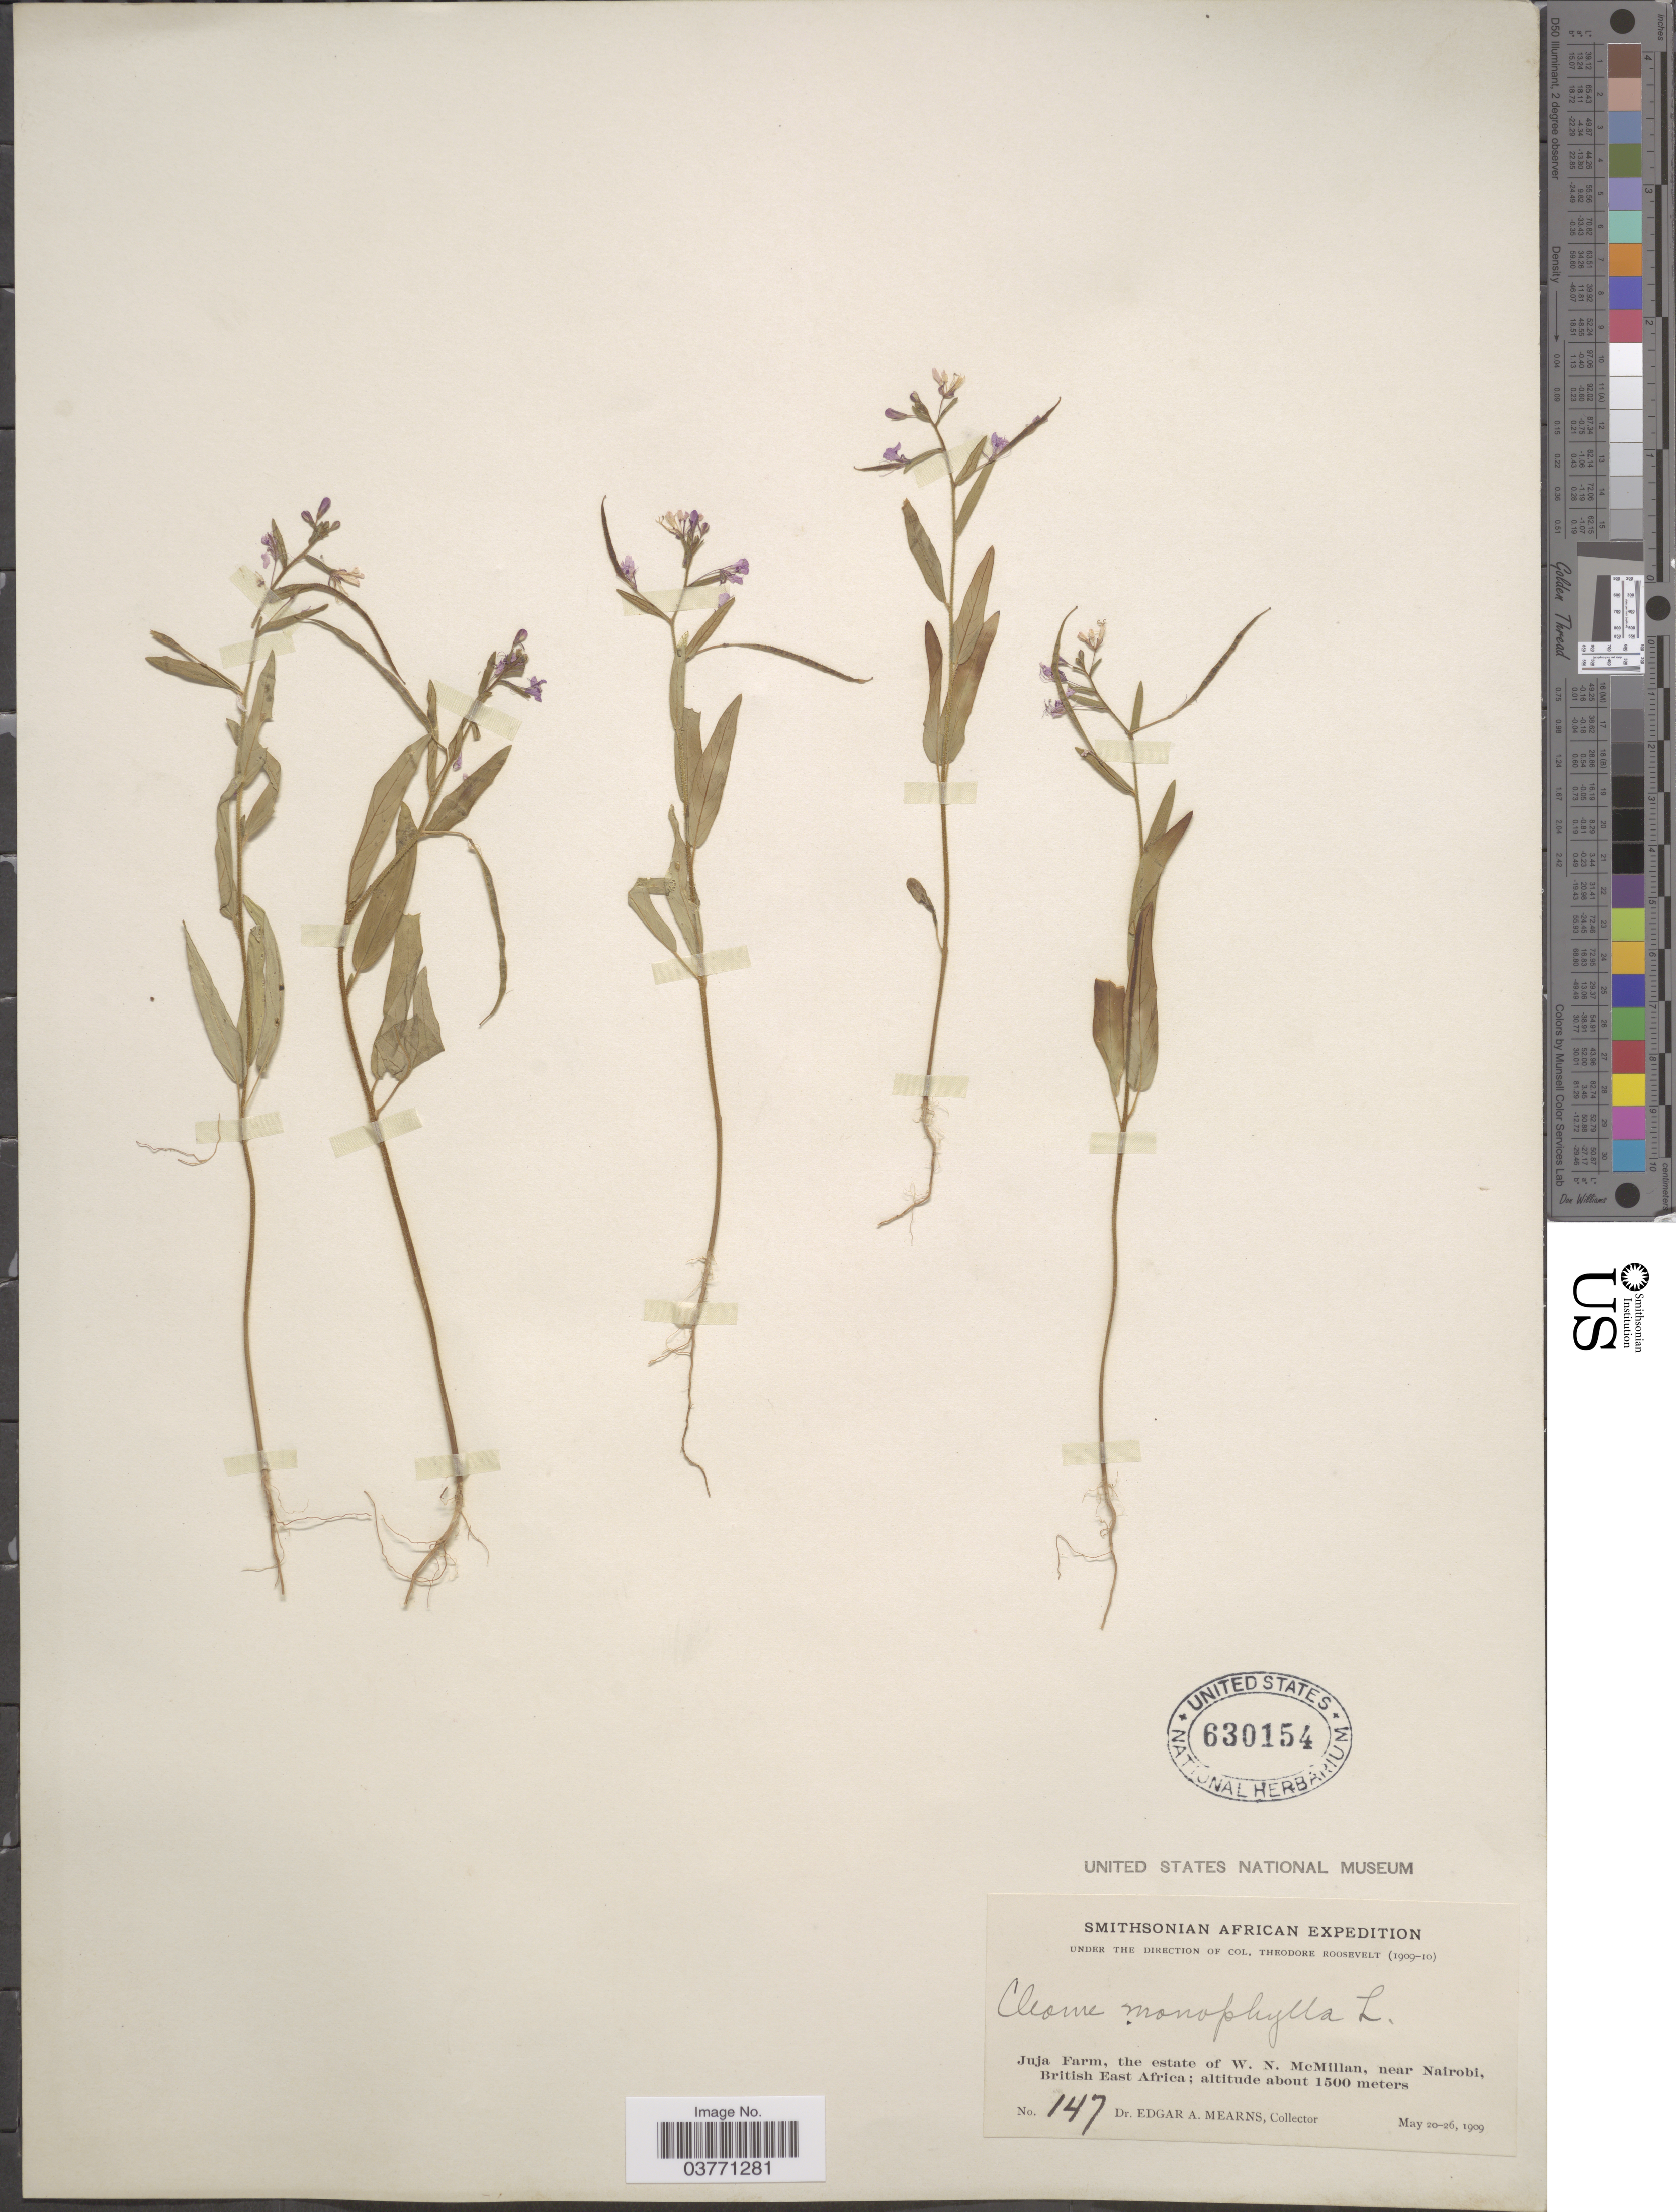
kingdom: Plantae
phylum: Tracheophyta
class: Magnoliopsida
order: Brassicales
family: Cleomaceae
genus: Sieruela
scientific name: Sieruela monophylla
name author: (L.) Roalson & J.C. Hall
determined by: Strong, M. T., (US), Smithsonian Institution - National Museum of Natural History (UNITED STATES)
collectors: E. A. Mearns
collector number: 147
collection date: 1909-05-20/1909-05-26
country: Kenya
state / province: Nairobi Area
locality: Juja Farm, the estate of W. N. McMillan, near Nairobi, British East Africa.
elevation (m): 1500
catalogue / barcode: US 630154